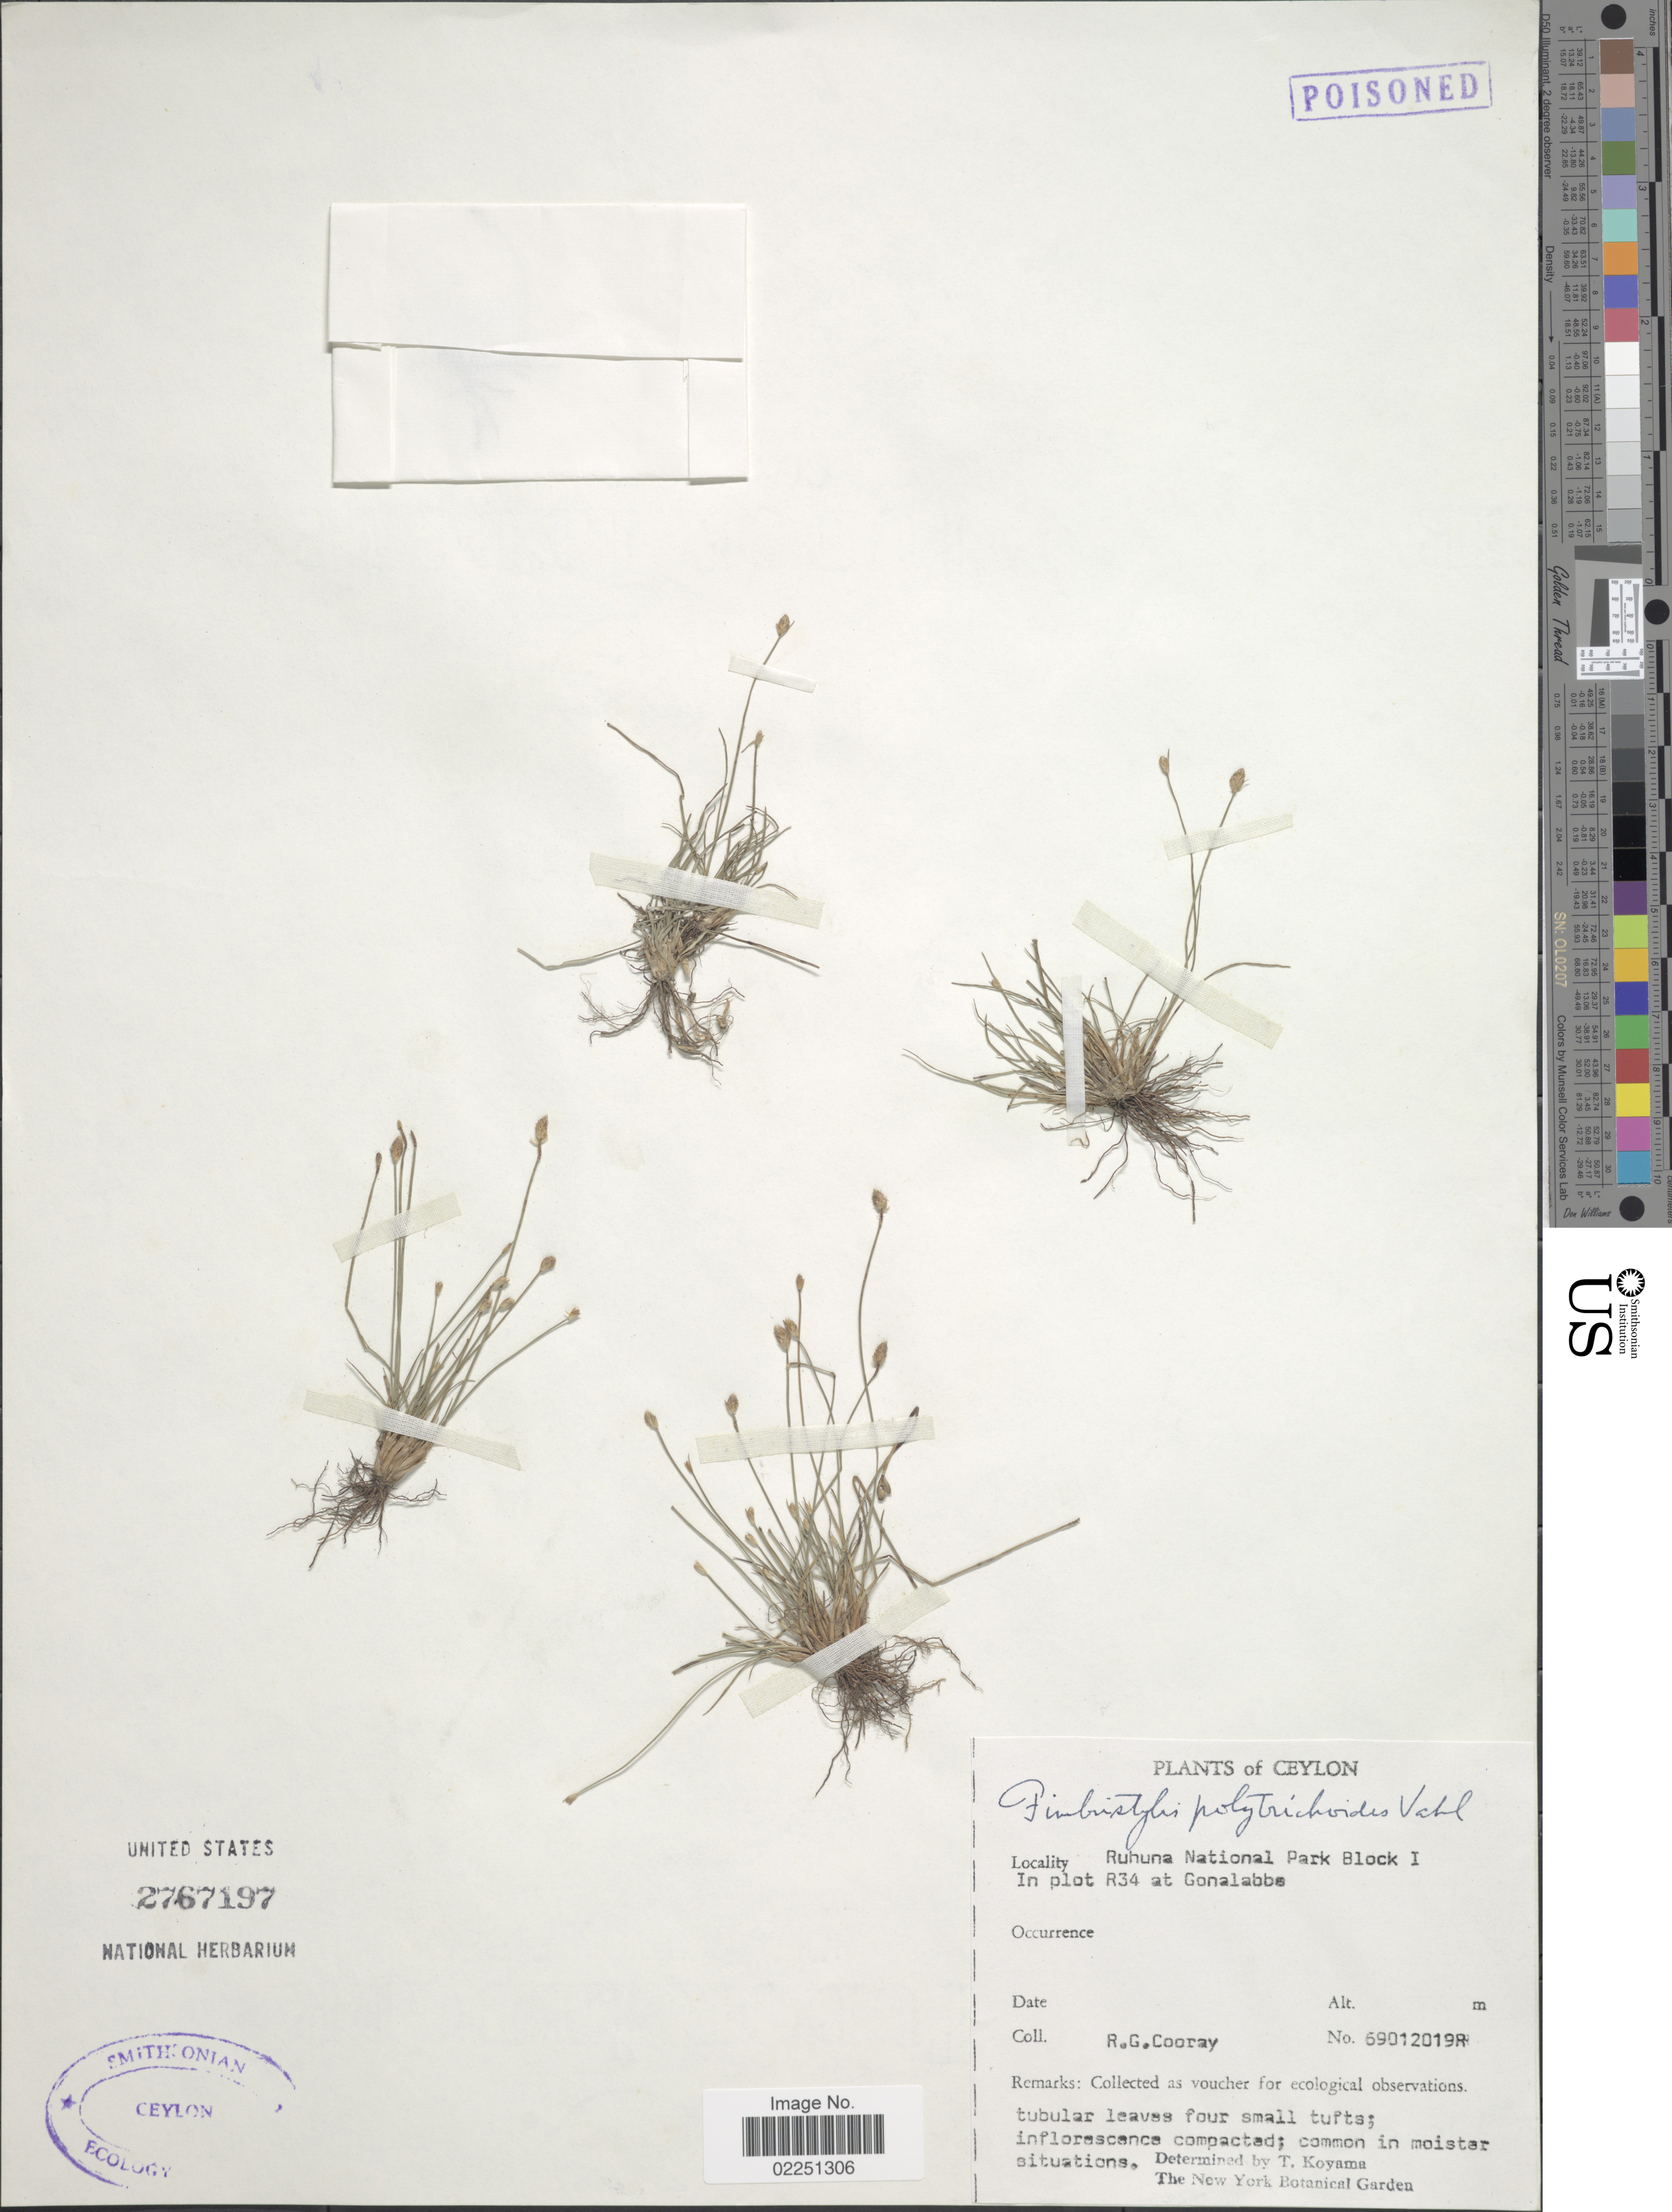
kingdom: Plantae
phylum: Tracheophyta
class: Liliopsida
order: Poales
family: Cyperaceae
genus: Fimbristylis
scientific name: Fimbristylis polytrichoides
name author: (Retz.) Vahl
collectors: R. Cooray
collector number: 69012019R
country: Sri Lanka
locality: Ceylon. Ruhuna National Park Block 1. In Plot R34 at Gonalabbe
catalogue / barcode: US 2767197